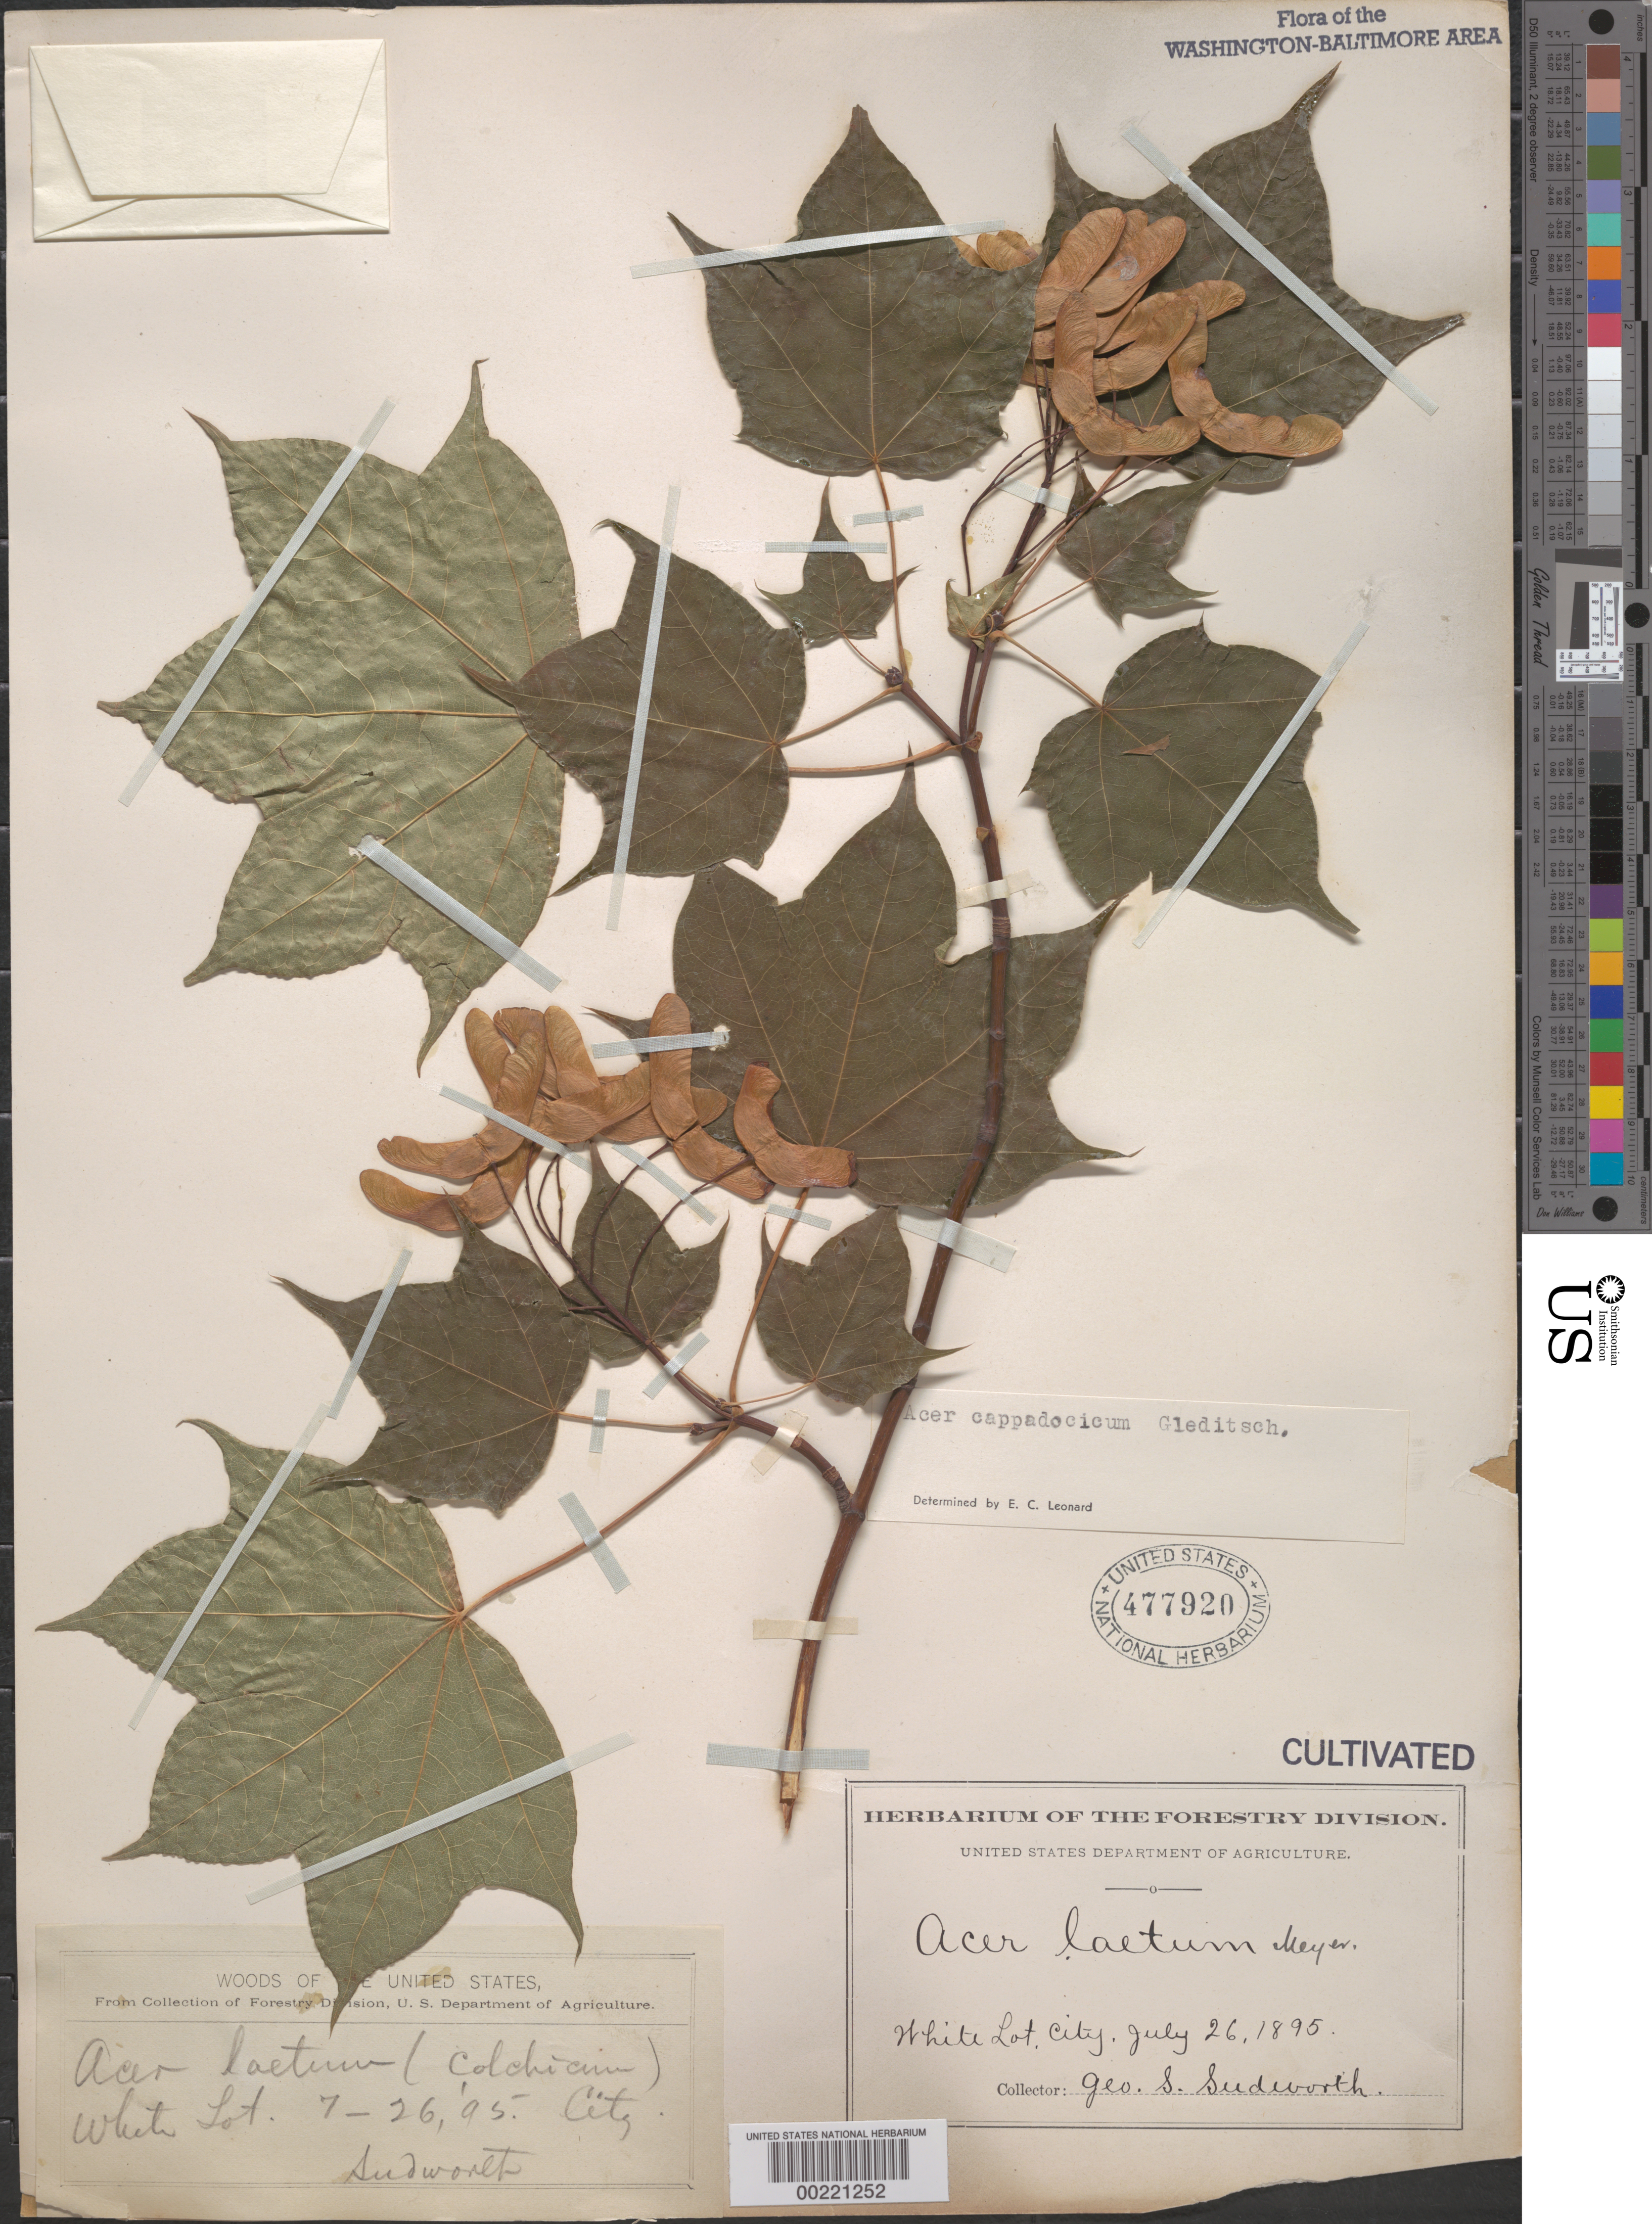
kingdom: Plantae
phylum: Tracheophyta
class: Magnoliopsida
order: Sapindales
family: Sapindaceae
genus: Acer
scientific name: Acer cappadocicum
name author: Gled.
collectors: G. B. Sudworth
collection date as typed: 26 Jul 1895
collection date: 1895-07-26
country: United States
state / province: District of Columbia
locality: White Lot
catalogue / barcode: US 477920